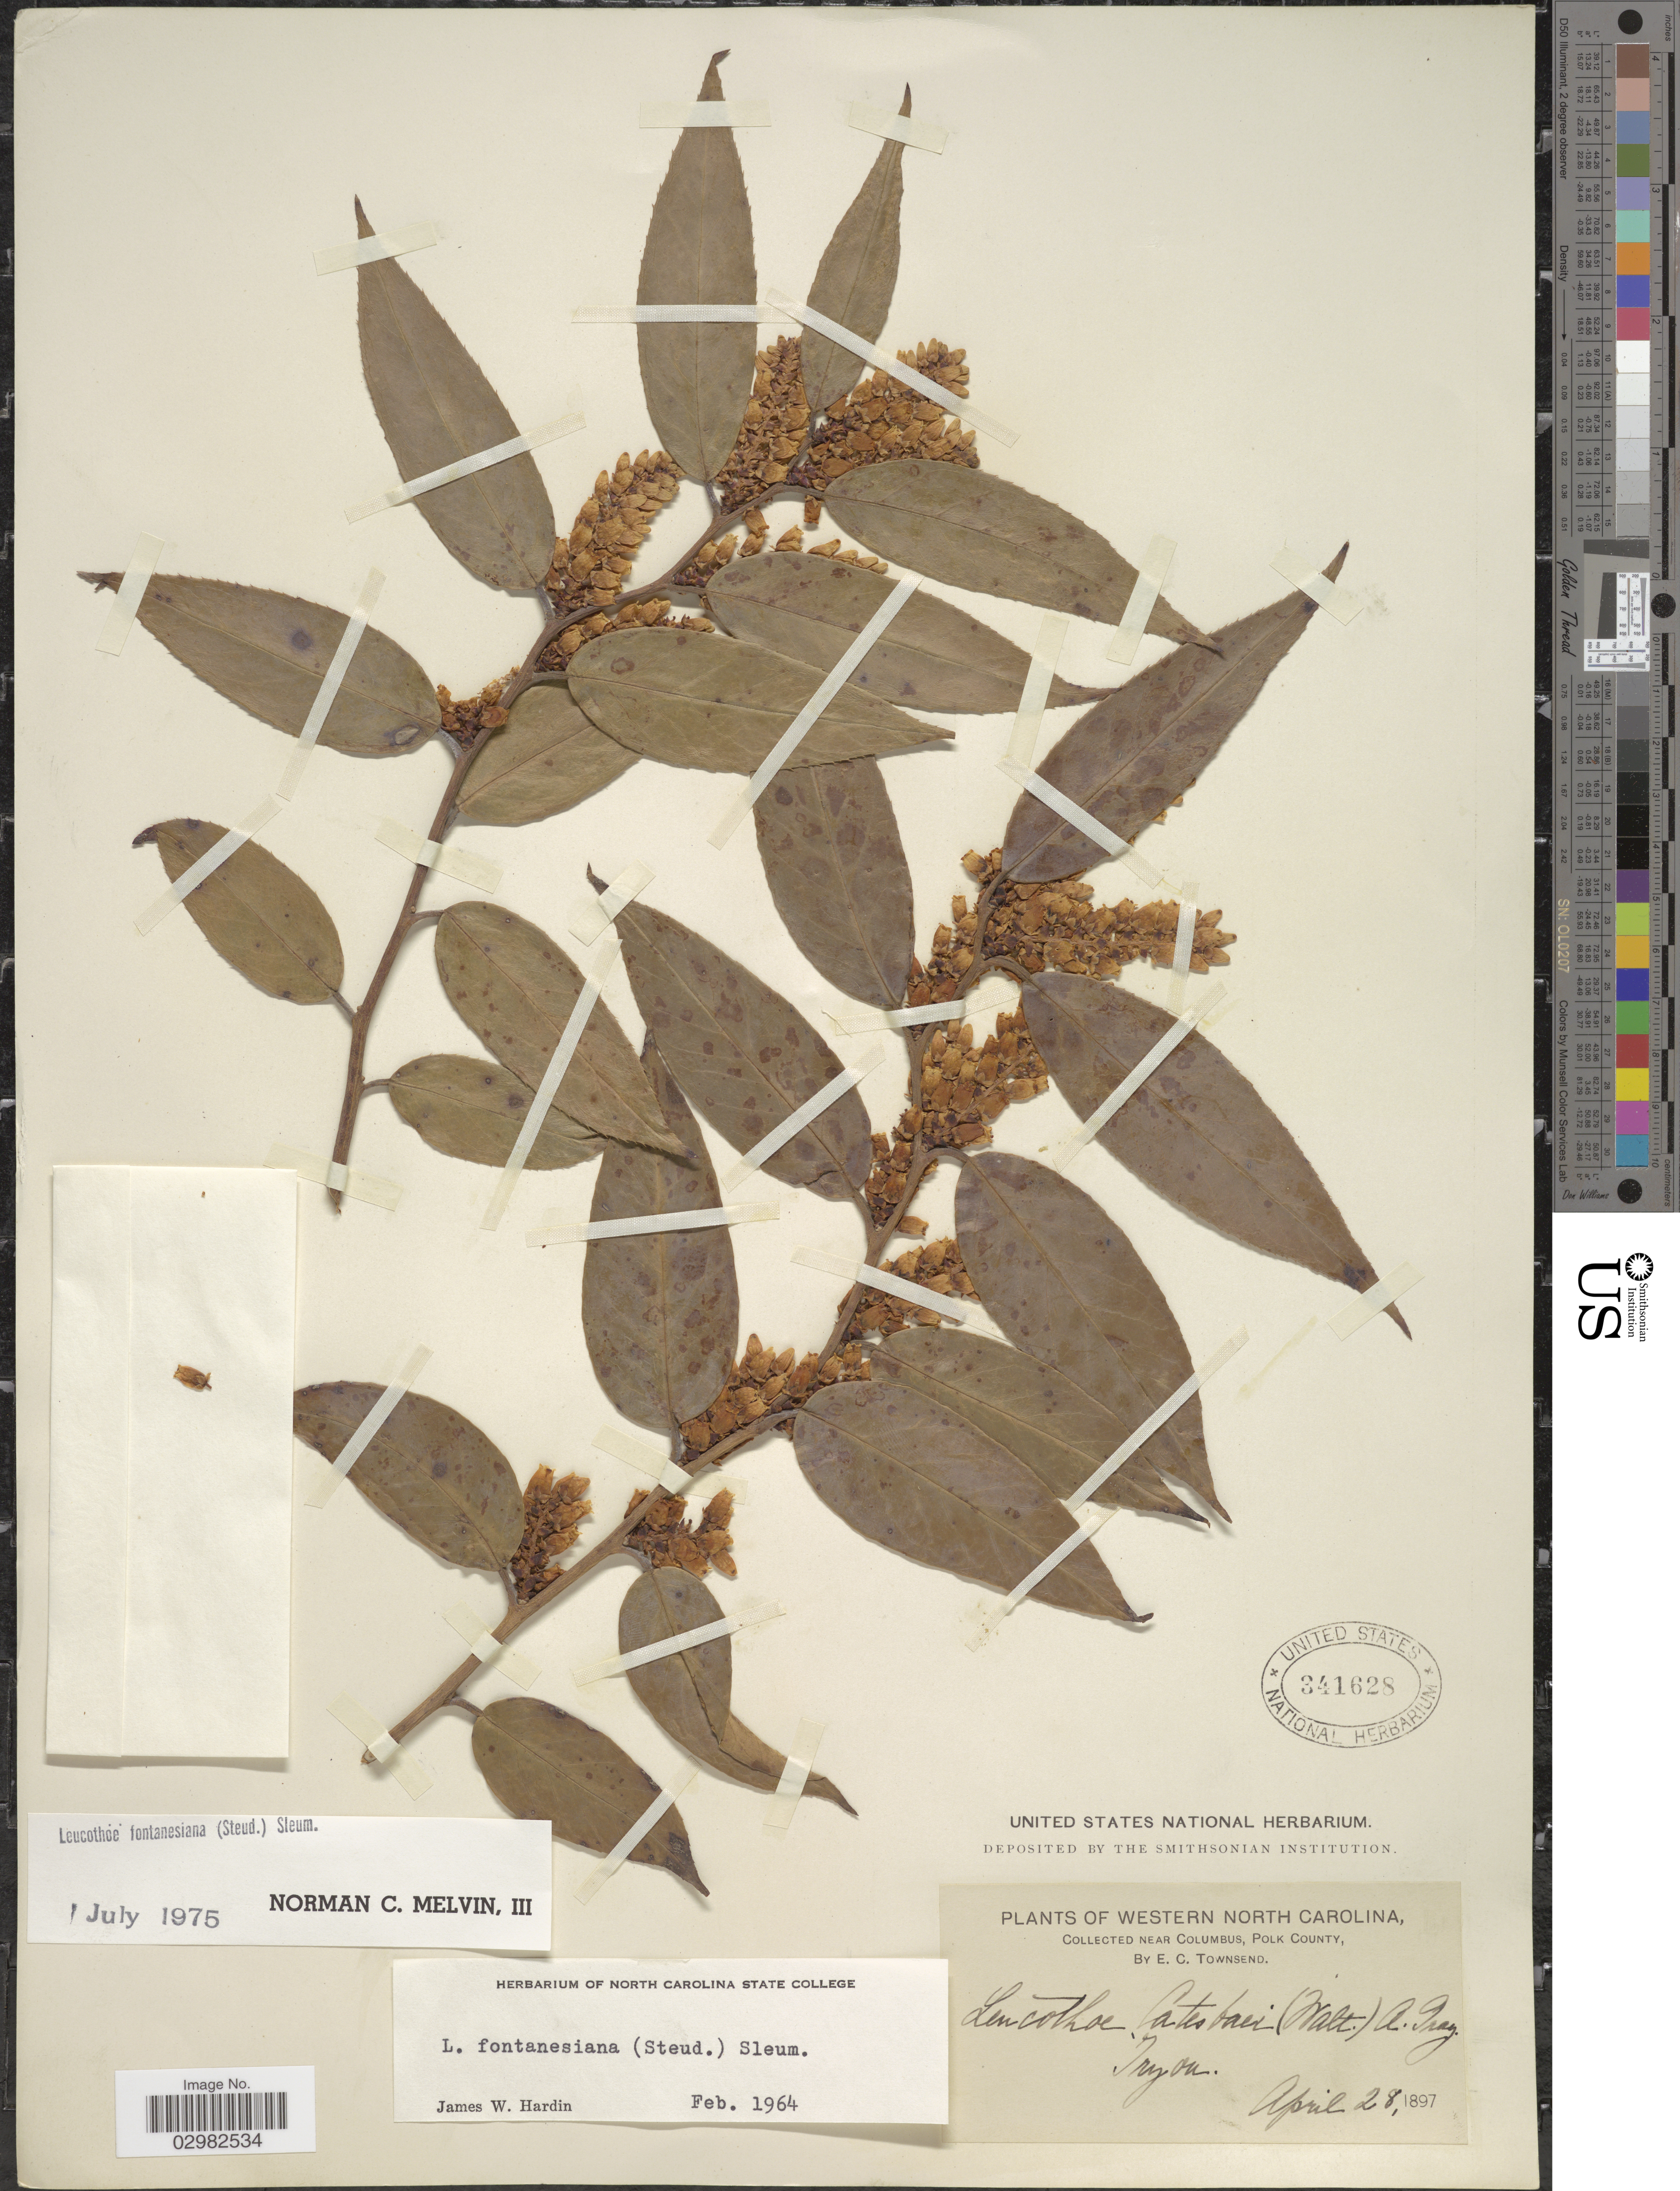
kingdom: Plantae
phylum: Tracheophyta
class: Magnoliopsida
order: Ericales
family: Ericaceae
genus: Leucothoe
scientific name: Leucothoë fontanesiana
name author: (Steud.) Sleumer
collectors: E. C. Townsend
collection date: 1897-04-28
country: United States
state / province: North Carolina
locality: Western North Carolina, near Columbus, Polk County.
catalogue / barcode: US 341628